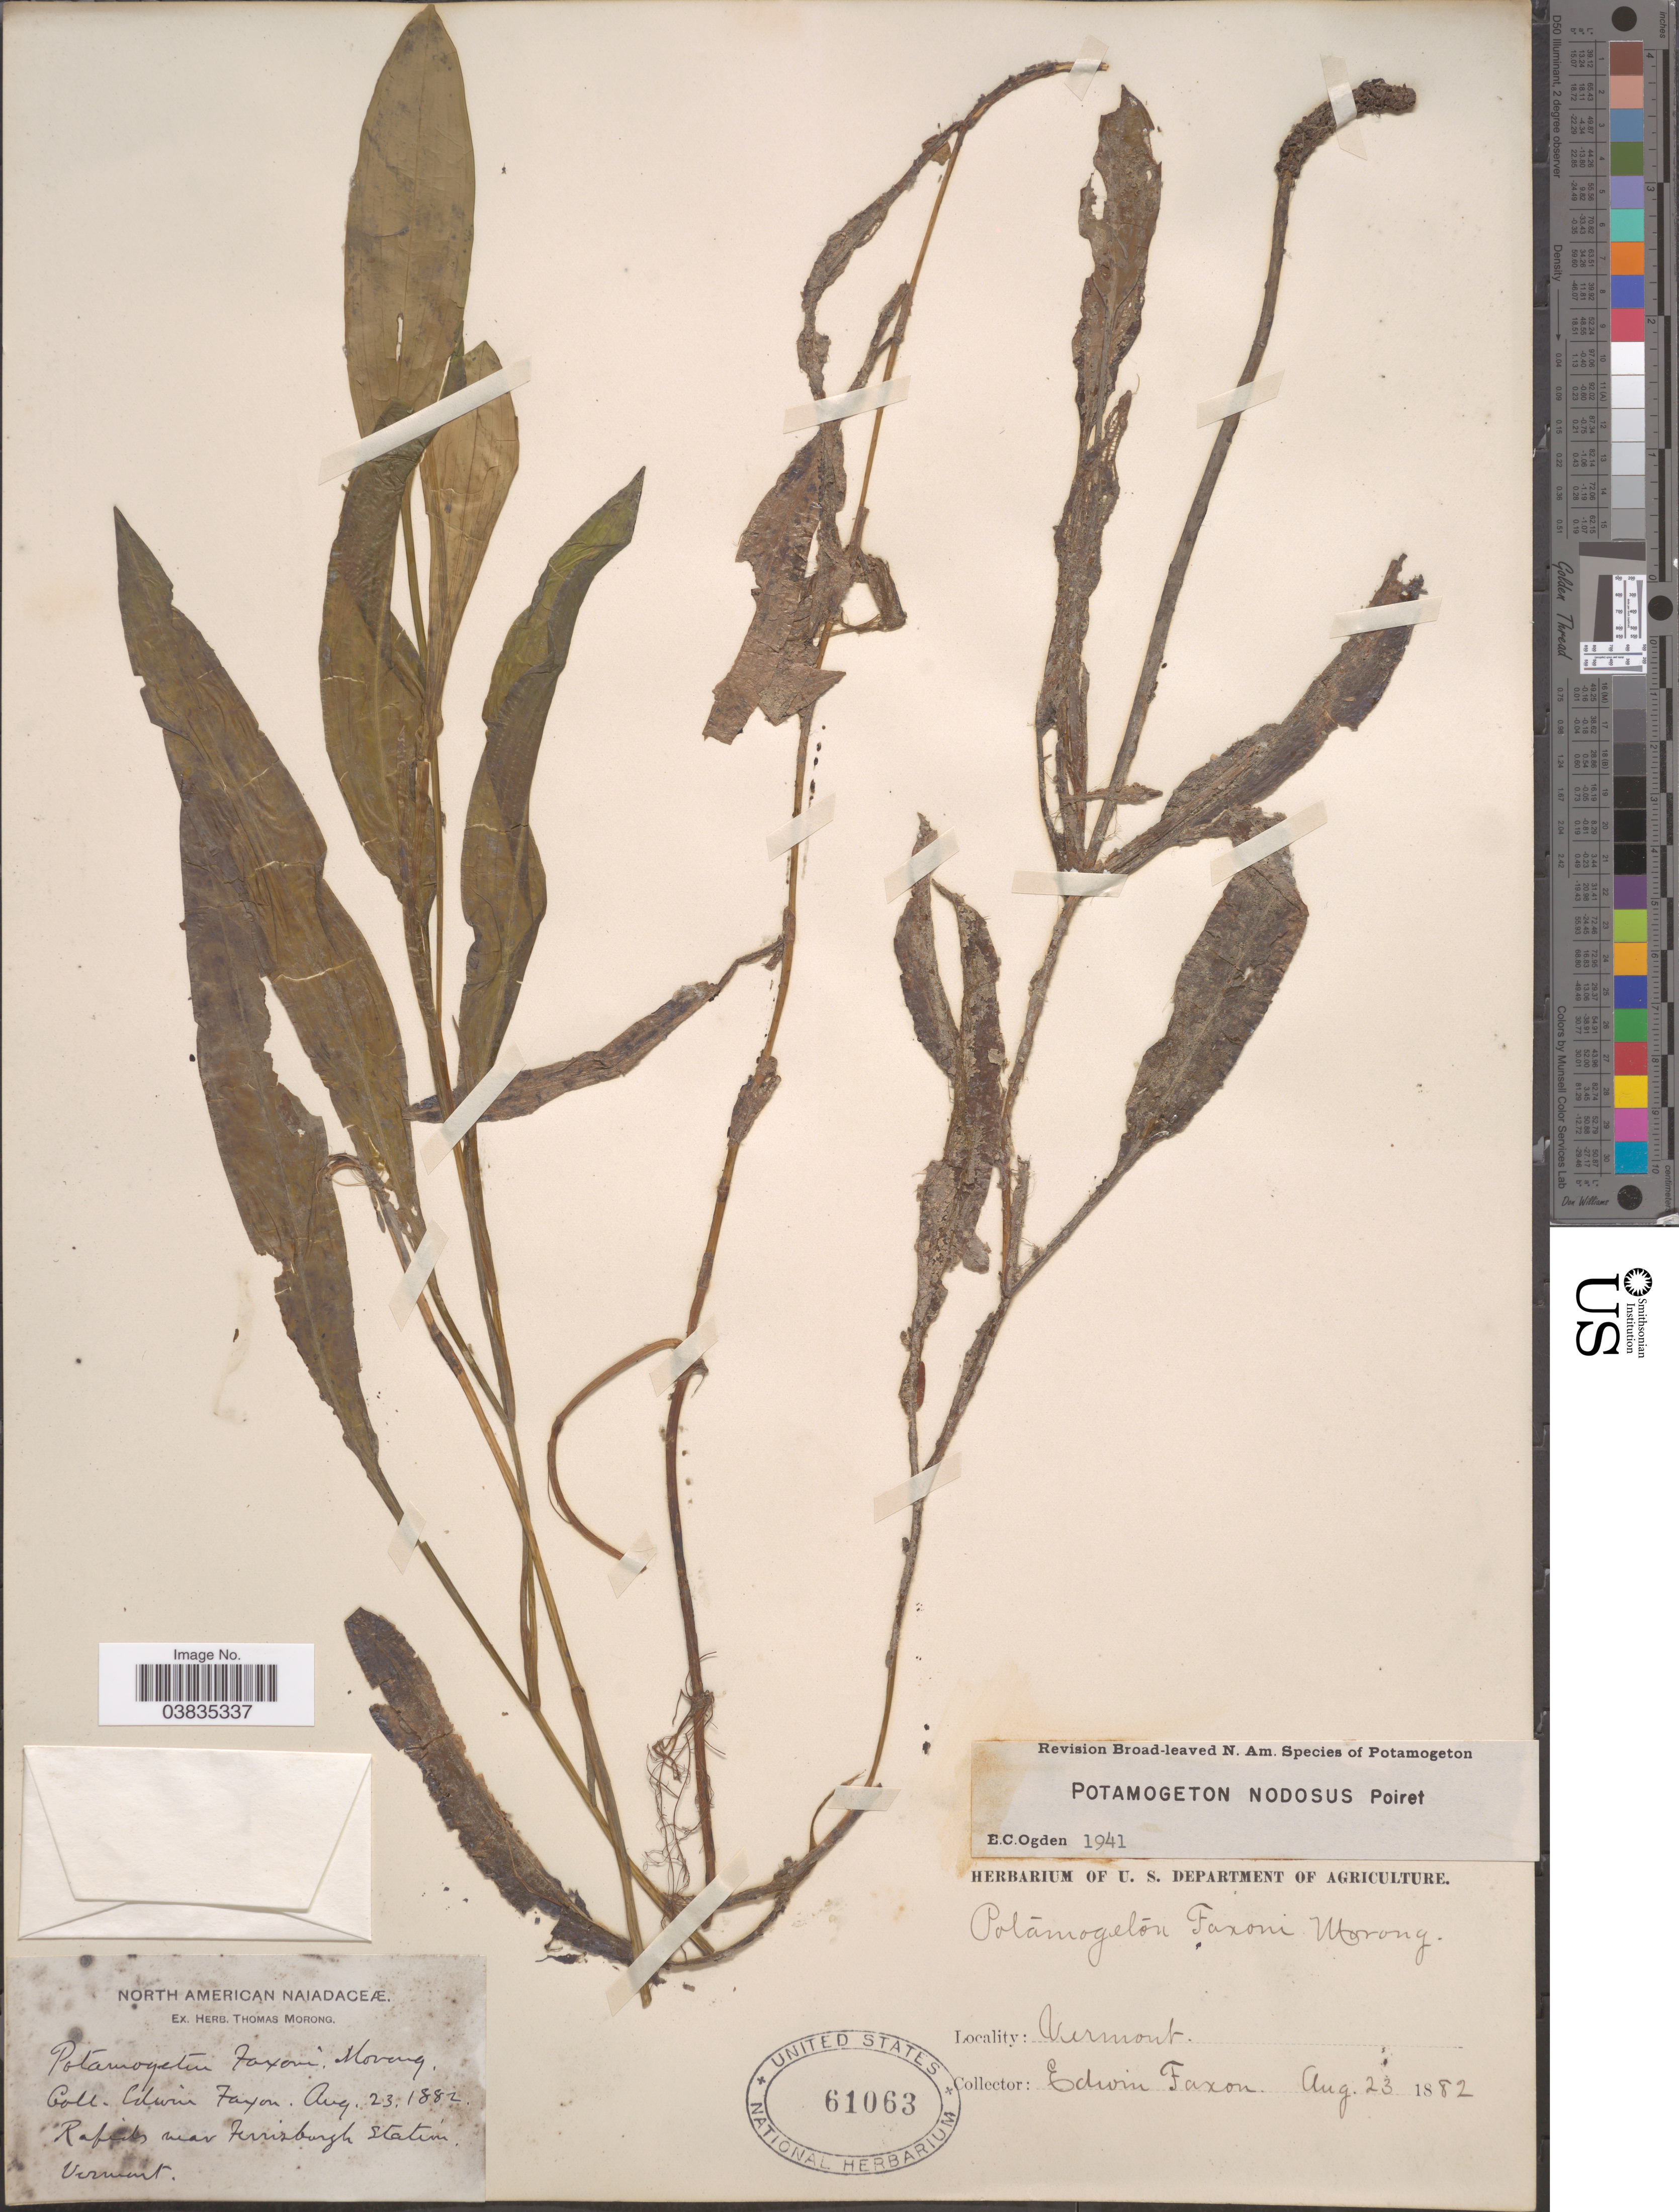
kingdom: Plantae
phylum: Tracheophyta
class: Liliopsida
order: Alismatales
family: Potamogetonaceae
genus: Potamogeton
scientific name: Potamogeton nodosus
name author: Poir.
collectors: E. Faxon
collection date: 1882-08-23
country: United States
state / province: Vermont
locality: Rapids near Ferrisburgh Station.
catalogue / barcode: US 61063